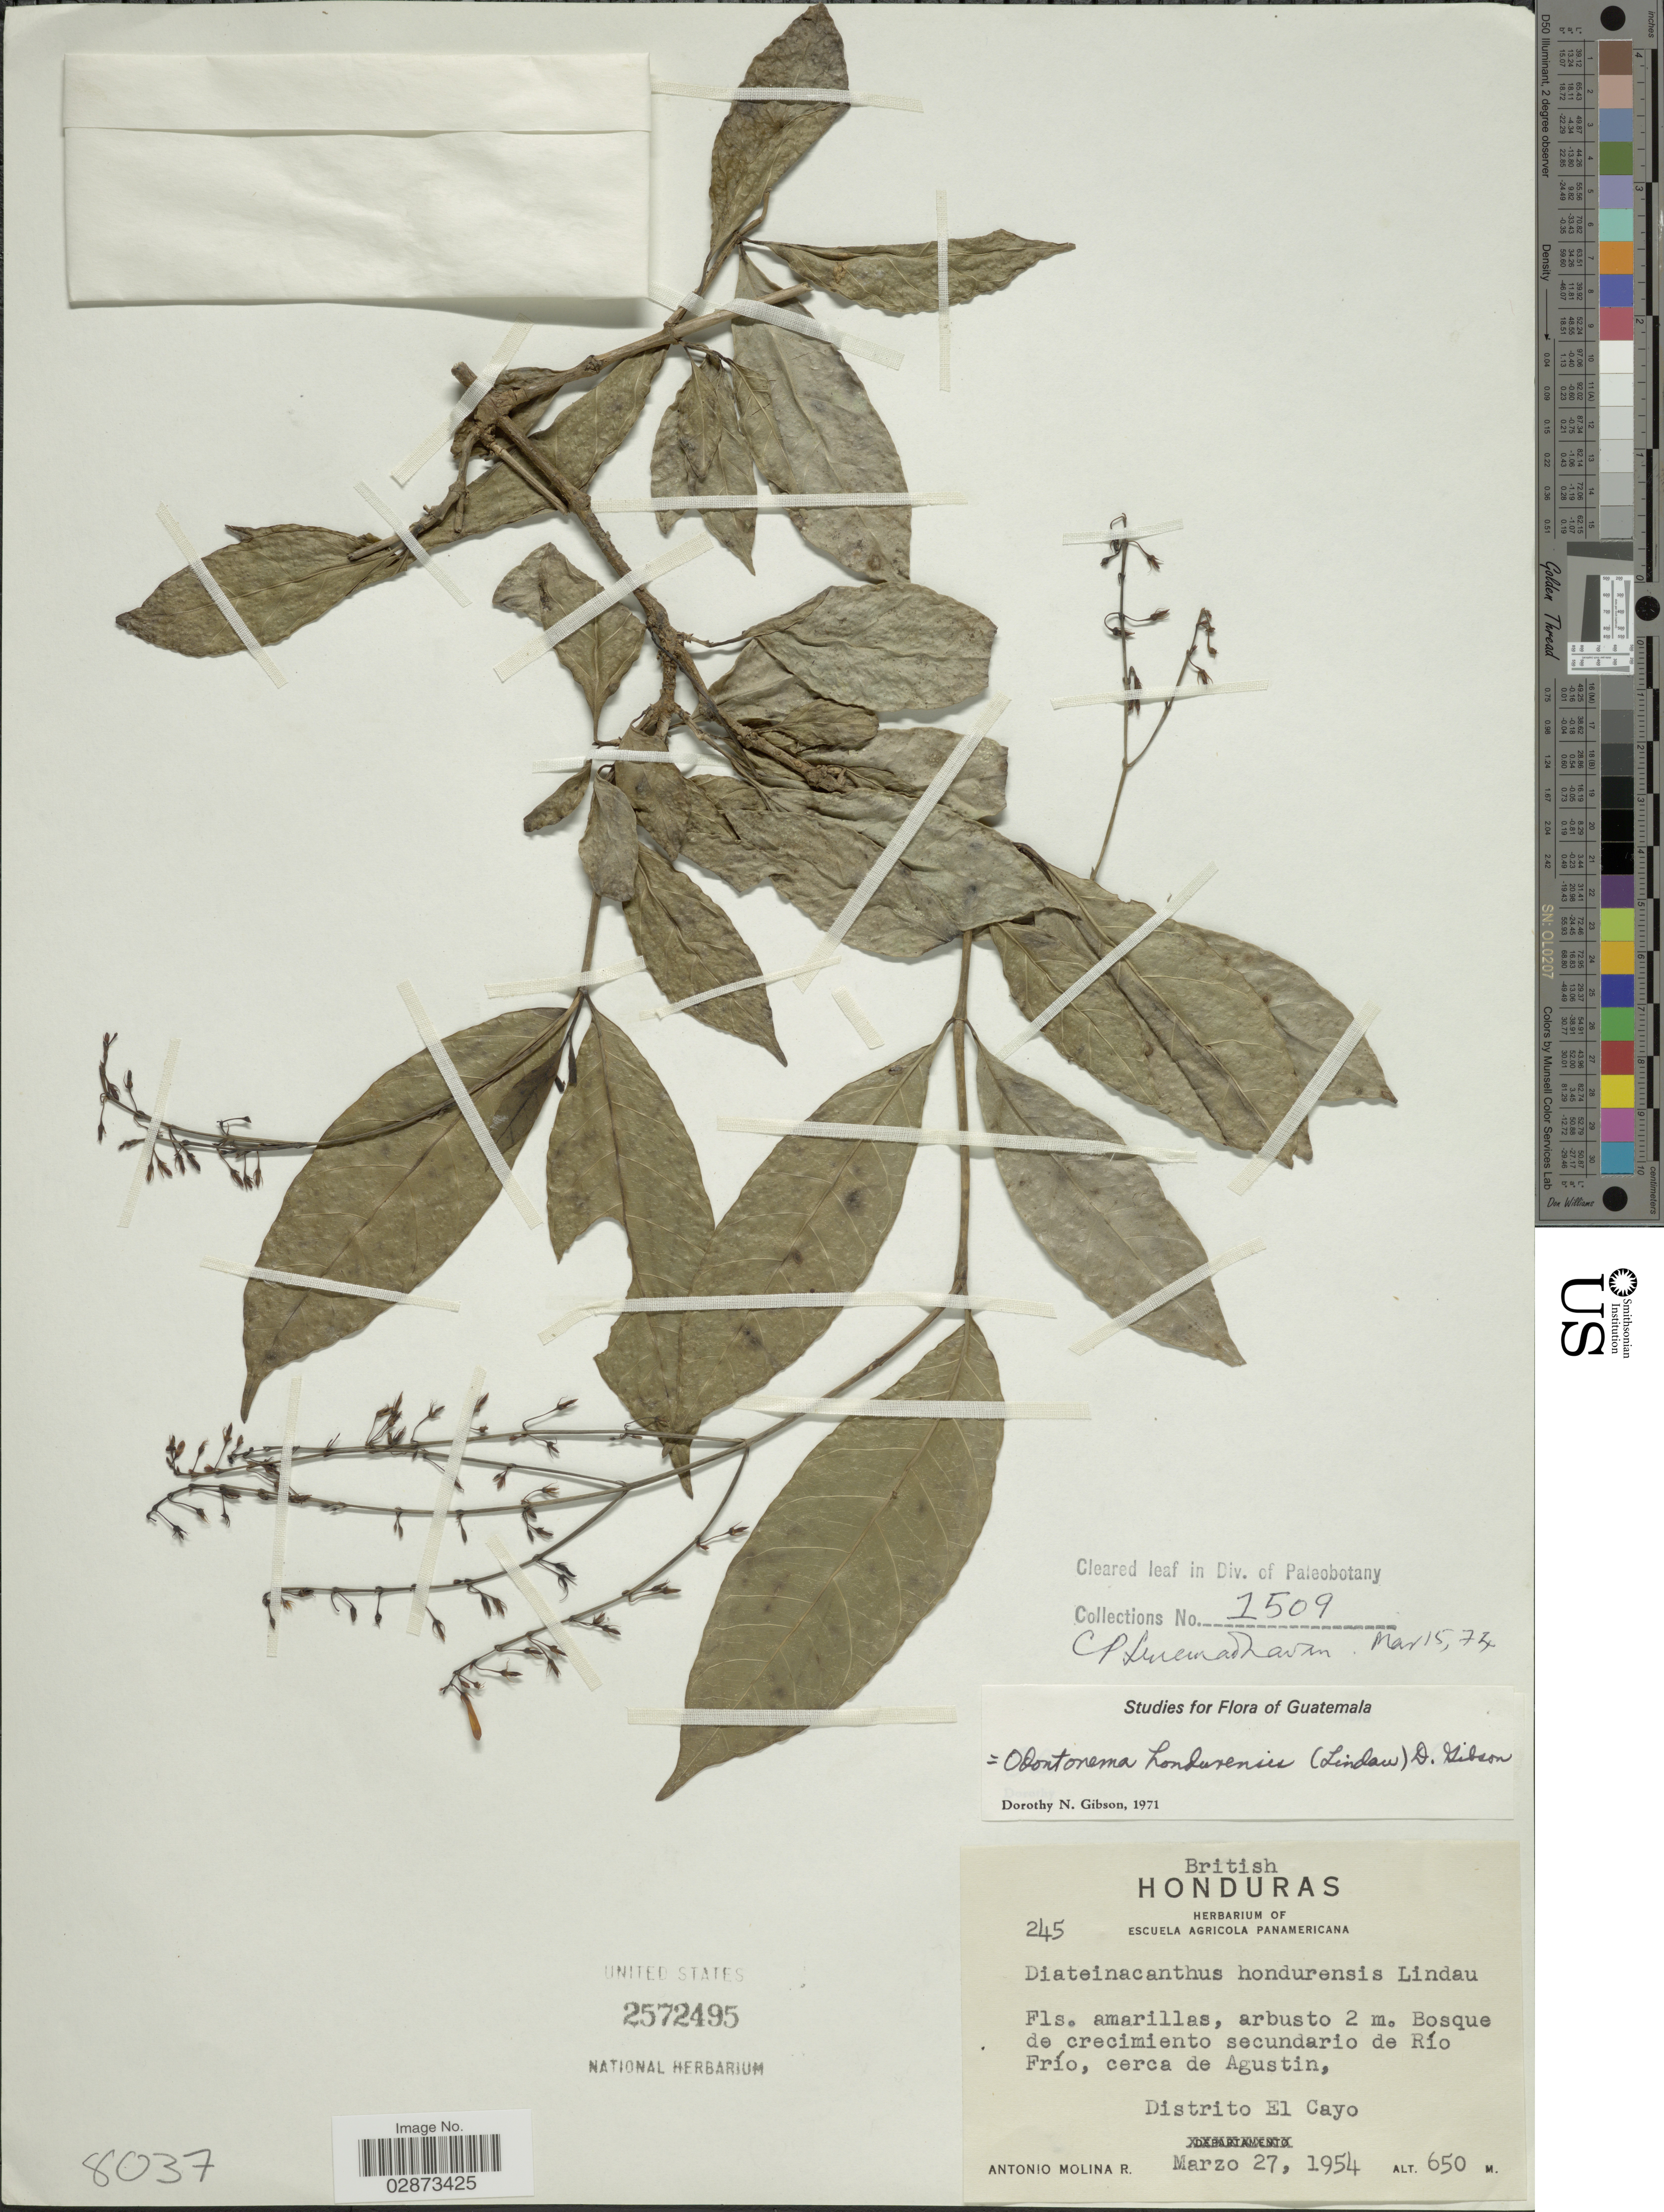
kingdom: Plantae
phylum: Tracheophyta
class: Magnoliopsida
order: Lamiales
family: Acanthaceae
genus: Odontonema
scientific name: Odontonema hondurensis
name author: (Lindau) D.N. Gibson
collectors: A. Molina R.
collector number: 245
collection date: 1954-03-27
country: Belize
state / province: Cayo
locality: Bosque de crecimiento secundario de Río Frío, cerca de Agustin, Distrito El Cayo. British Honduras.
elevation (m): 650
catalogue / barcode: US 2572495